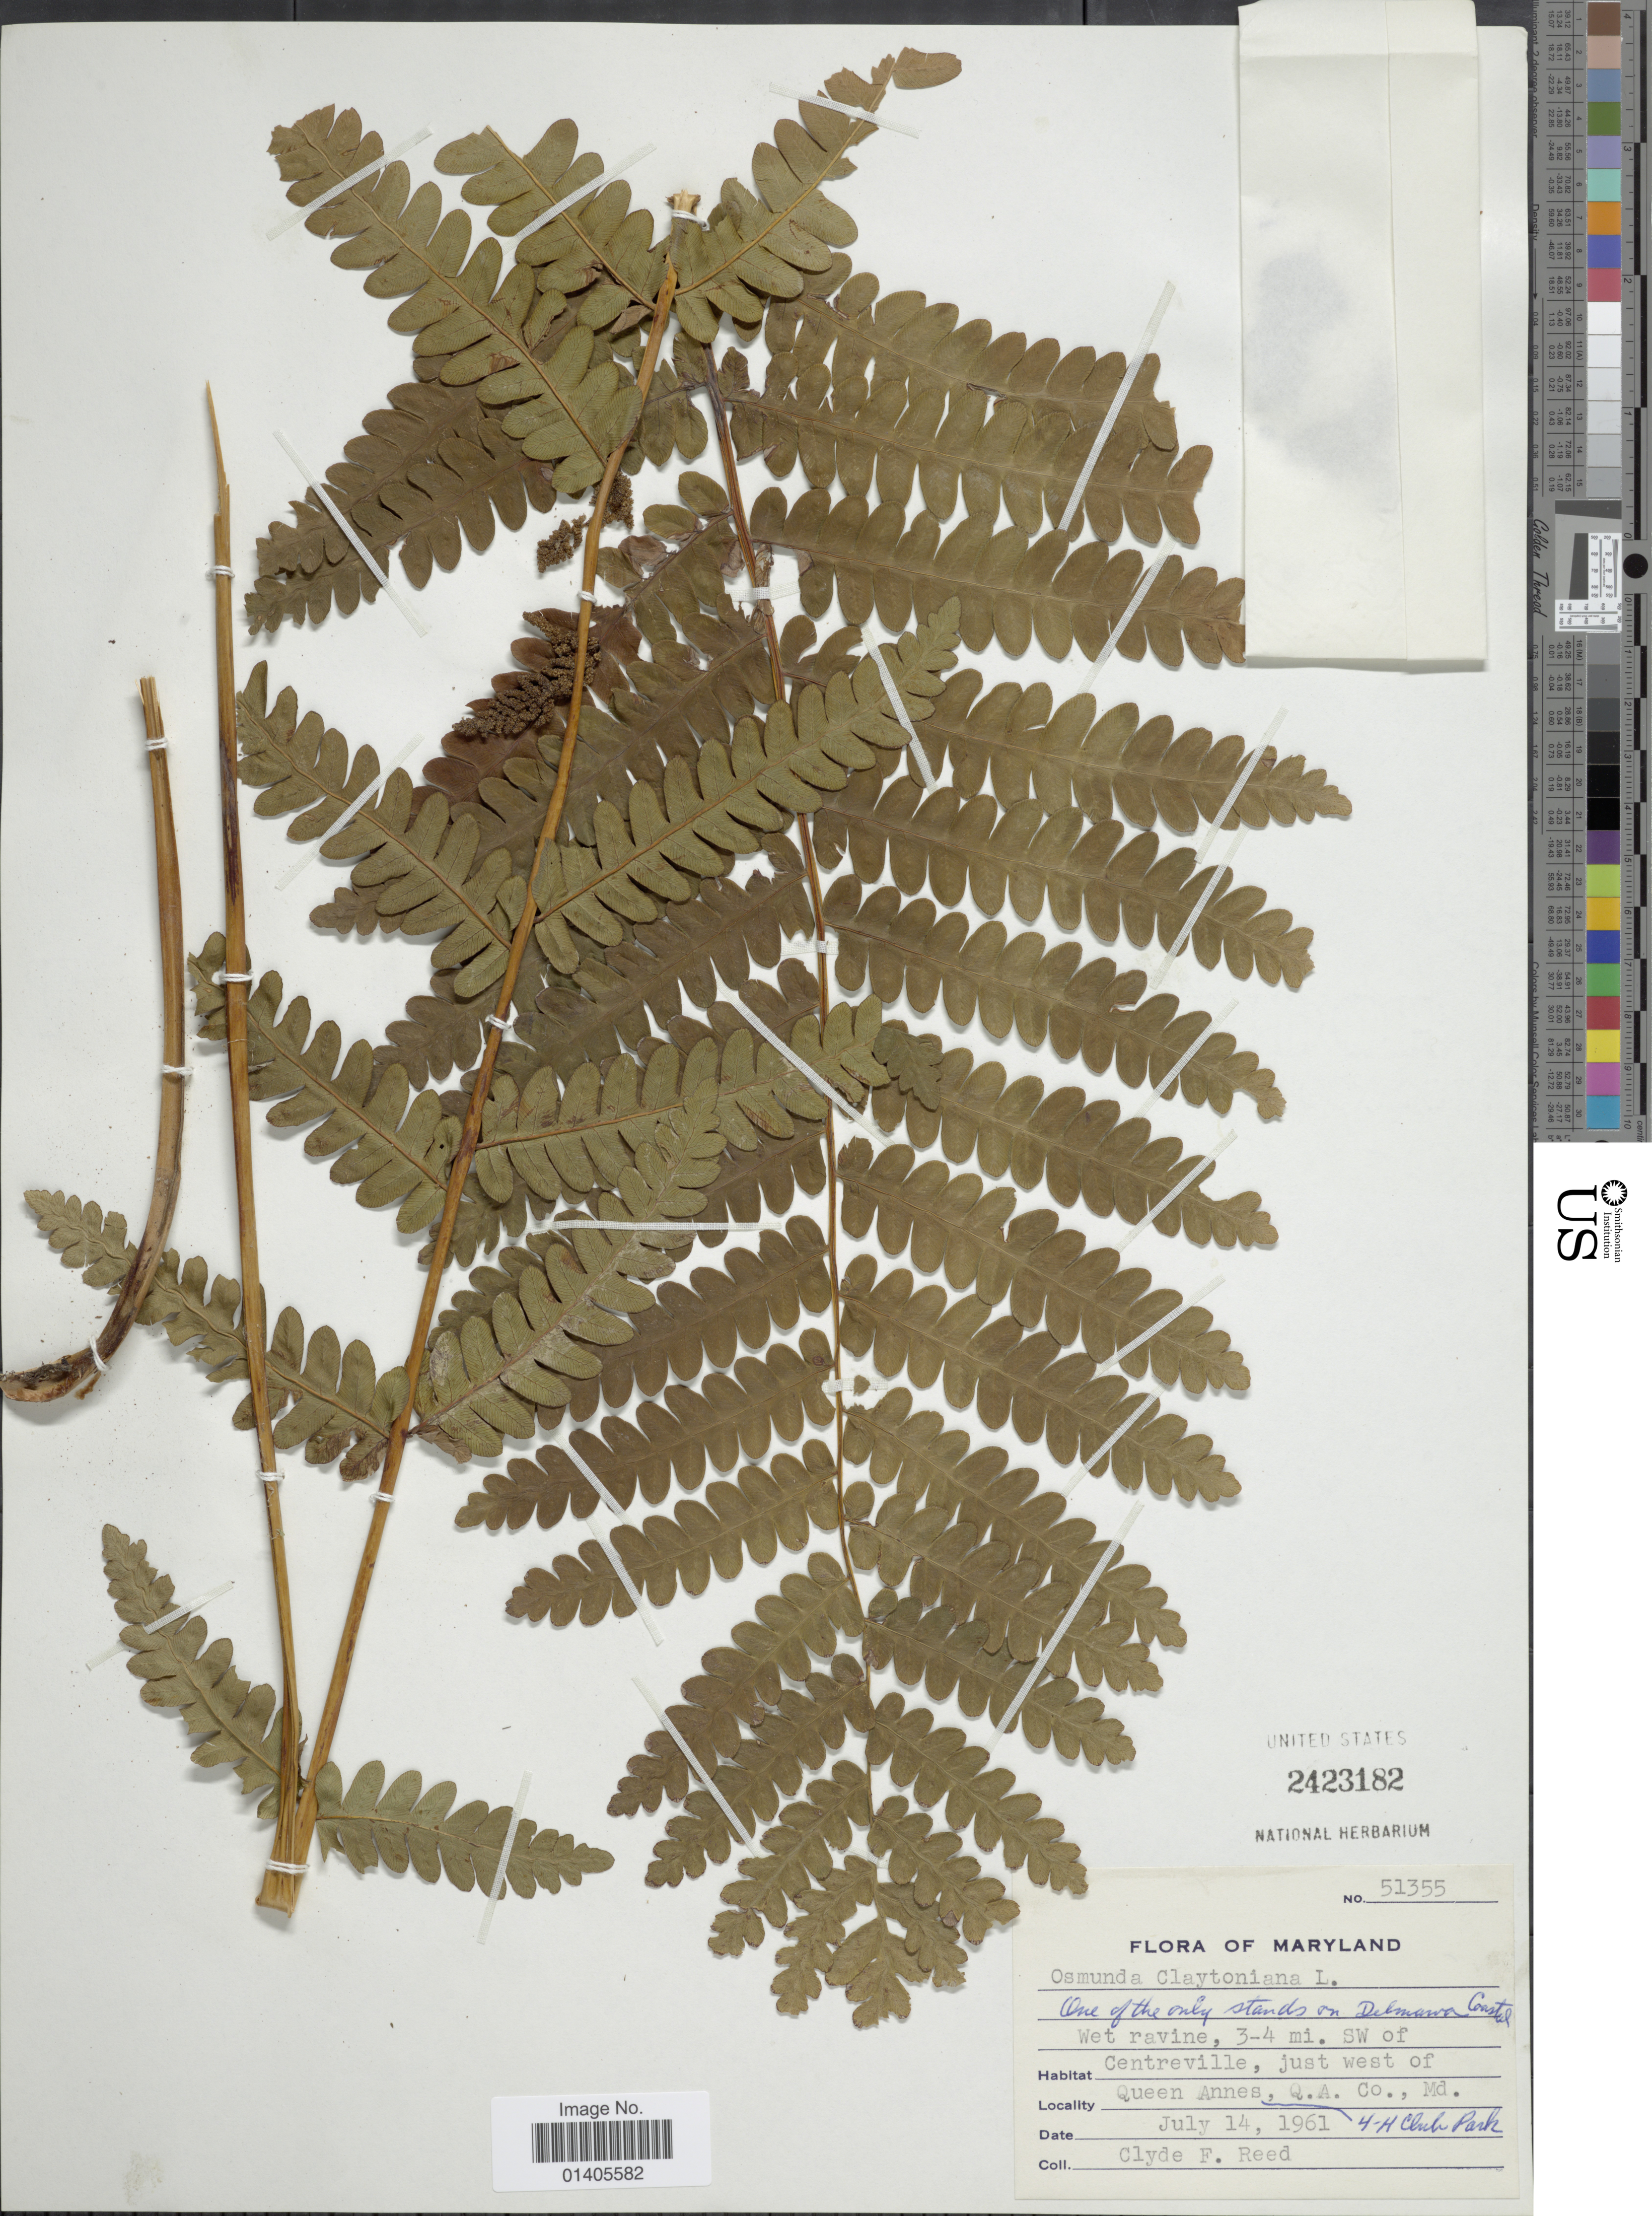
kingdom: Plantae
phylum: Tracheophyta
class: Polypodiopsida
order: Osmundales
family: Osmundaceae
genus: Osmunda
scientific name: Osmunda claytoniana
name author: (L.) Tagawa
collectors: C. F. Reed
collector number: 51355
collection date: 1961-07-14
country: United States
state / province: Maryland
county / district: Queen Anne's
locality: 3-4 mi SW of Centreville, just W of Queen Annes.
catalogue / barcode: US 2423182